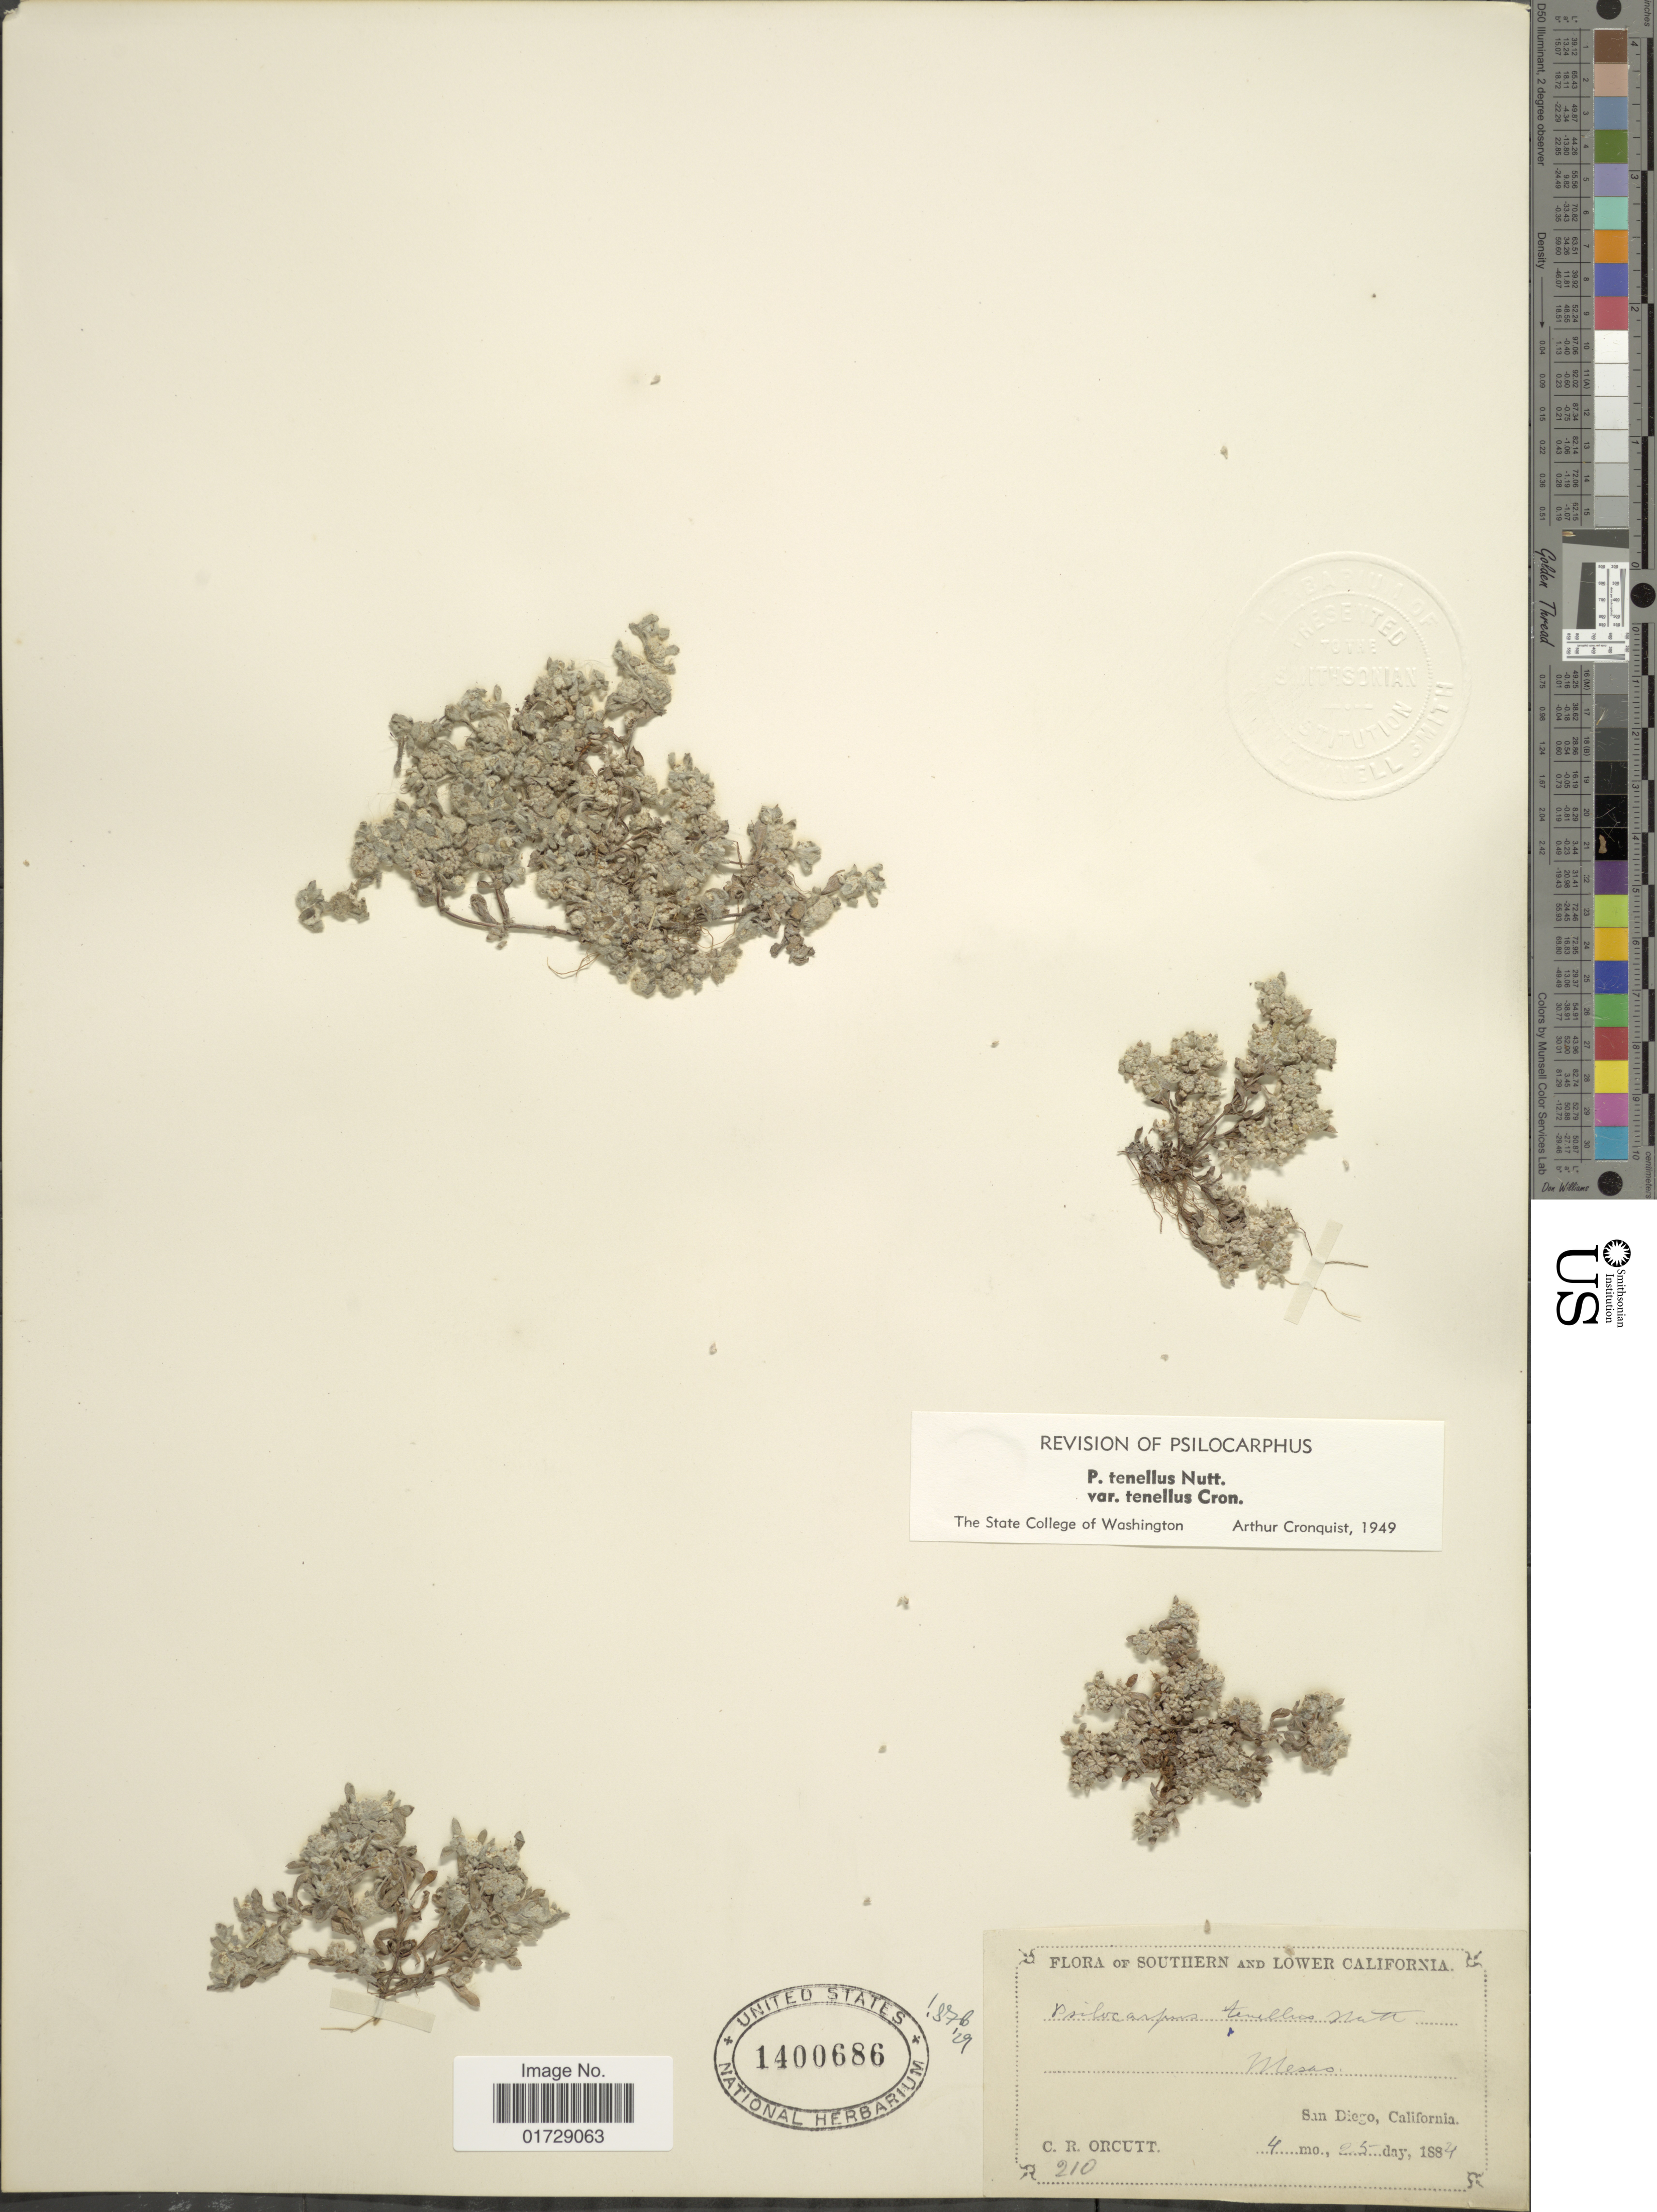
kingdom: Plantae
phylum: Tracheophyta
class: Magnoliopsida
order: Asterales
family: Asteraceae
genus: Psilocarphus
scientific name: Psilocarphus tenellus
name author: Nutt.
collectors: C. R. Orcutt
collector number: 210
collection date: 1884-04-25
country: Mexico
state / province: Baja California Sur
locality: Southern and Lower California, Mesao, San Diego, California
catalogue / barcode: US 1400686